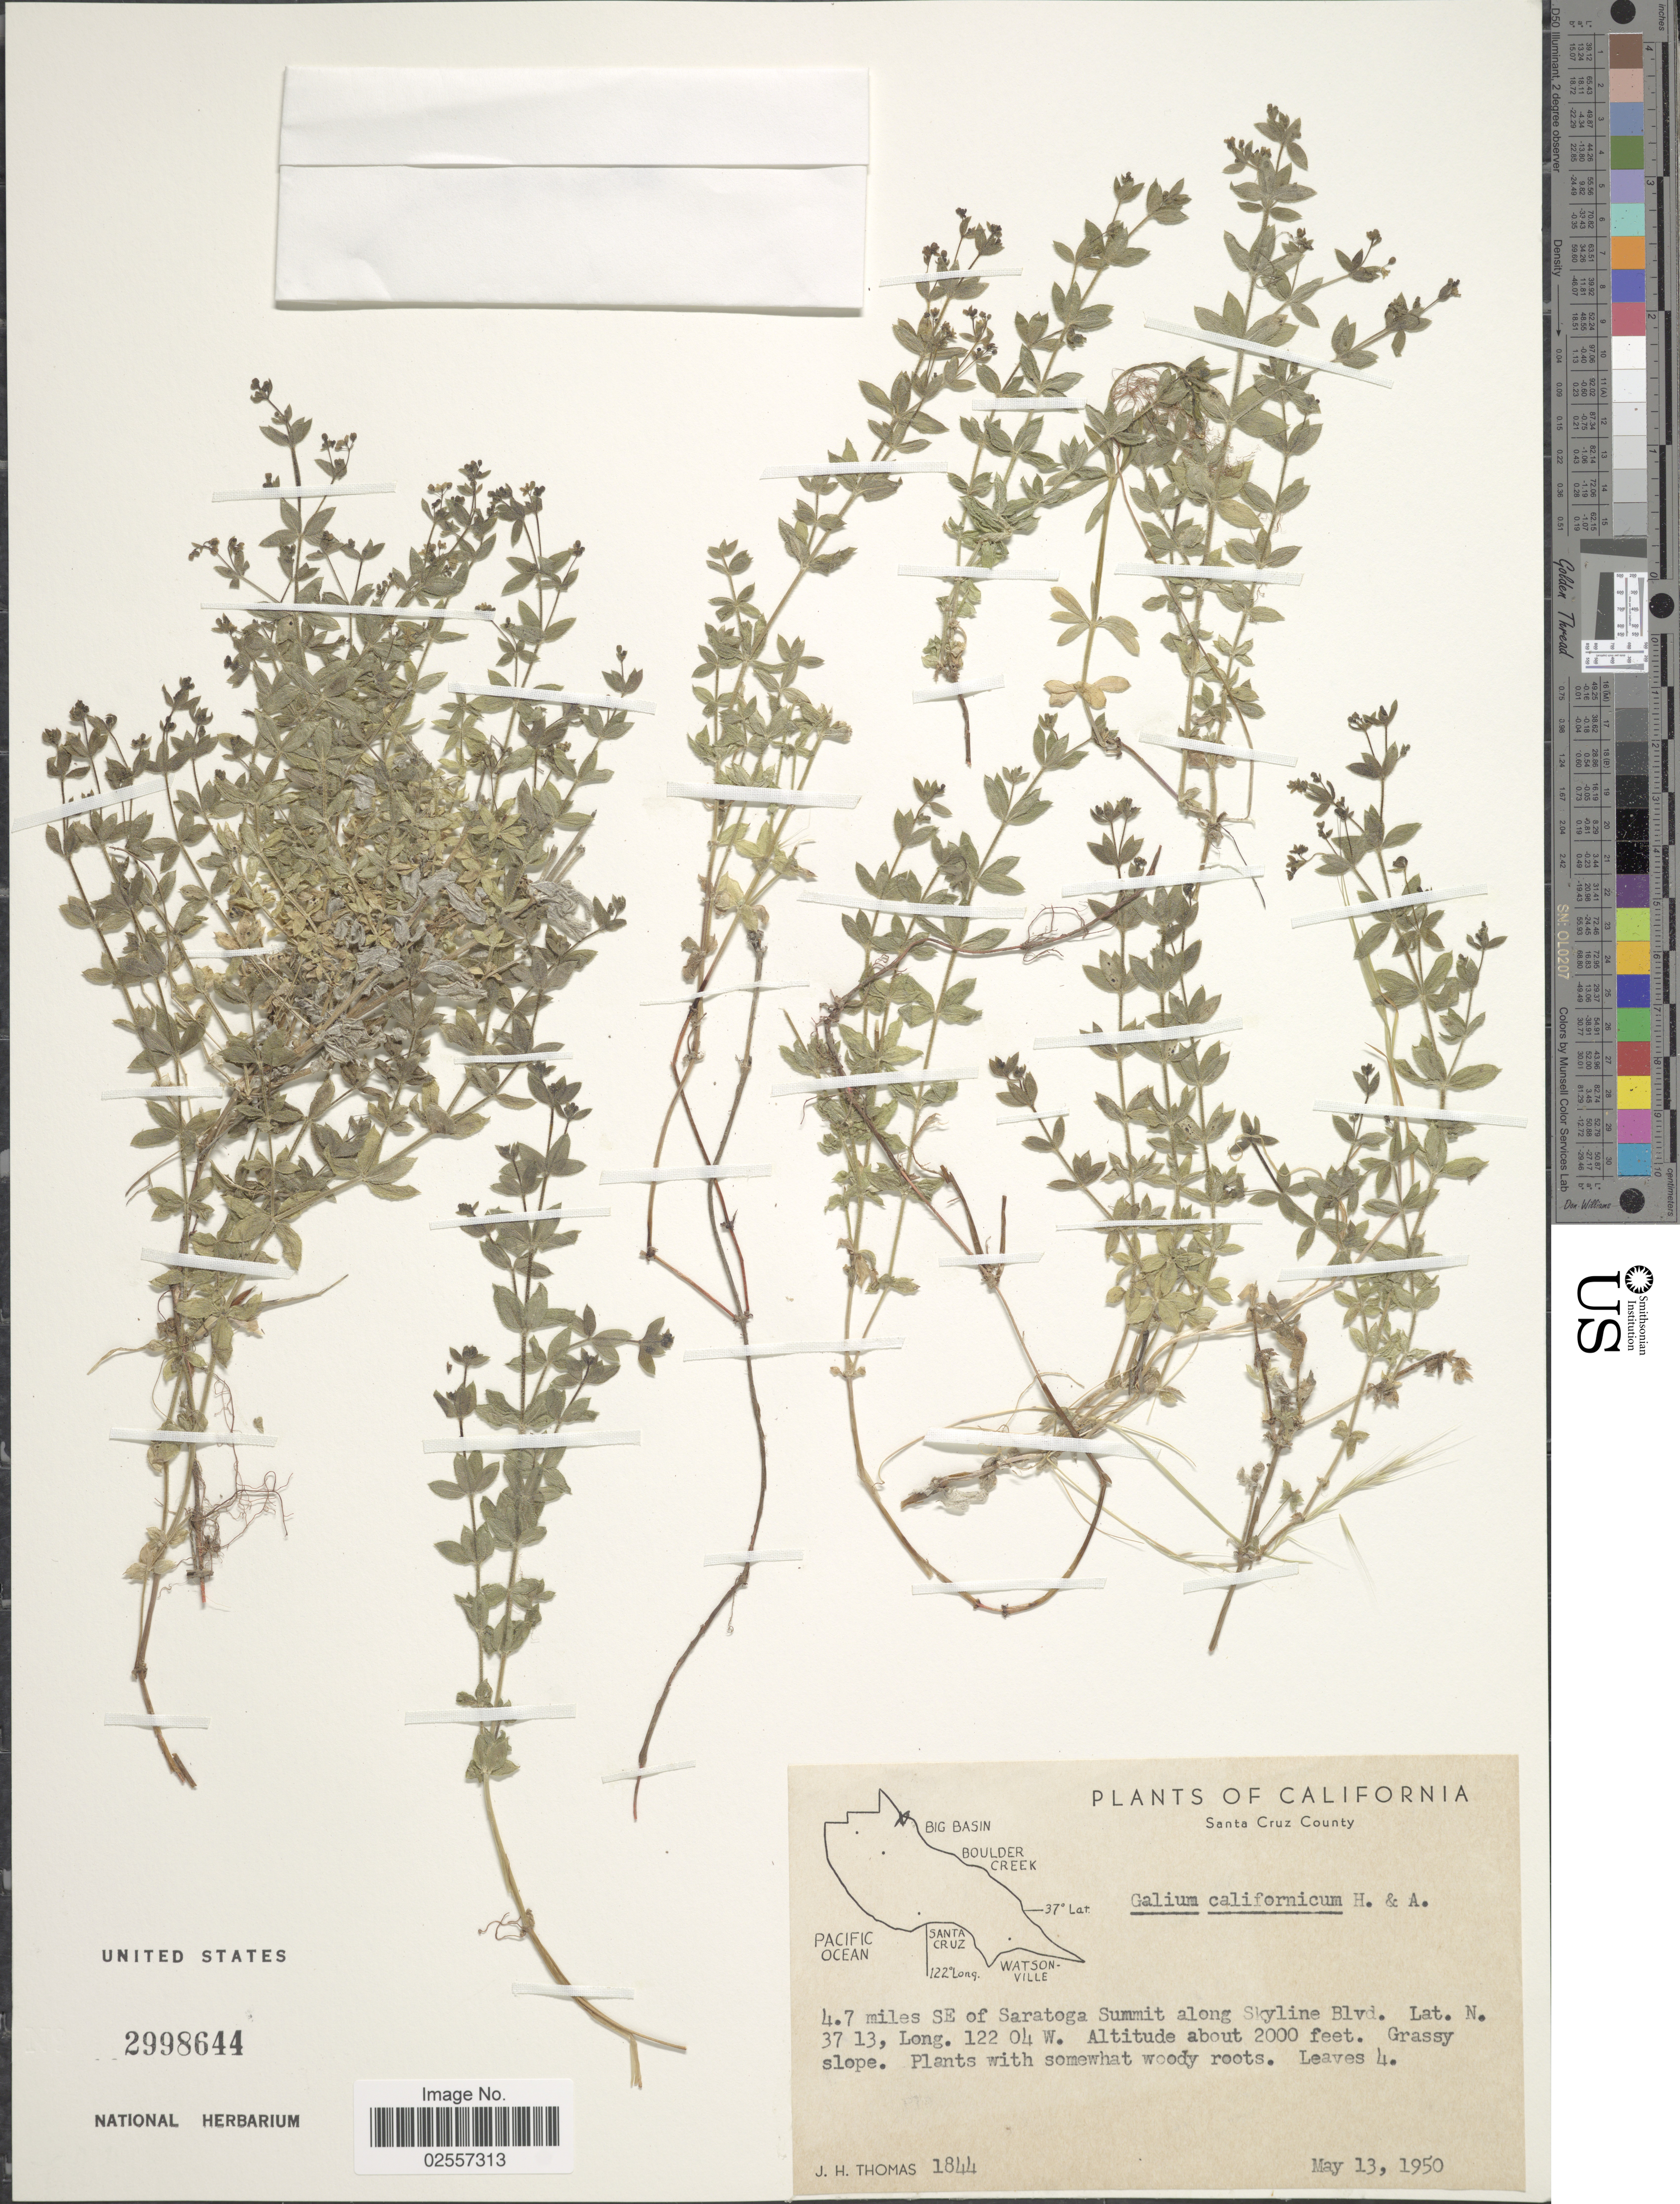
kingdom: Plantae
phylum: Tracheophyta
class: Magnoliopsida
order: Gentianales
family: Rubiaceae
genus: Galium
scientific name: Galium californicum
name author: Hook. & Arn.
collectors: J. H. Thomas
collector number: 1844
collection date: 1950-05-13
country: United States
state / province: California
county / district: Santa Cruz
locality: Santa Cruz County. 4.7 miles SE of Saratoga Summit along Skyline Blvd.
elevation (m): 610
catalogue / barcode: US 2998644